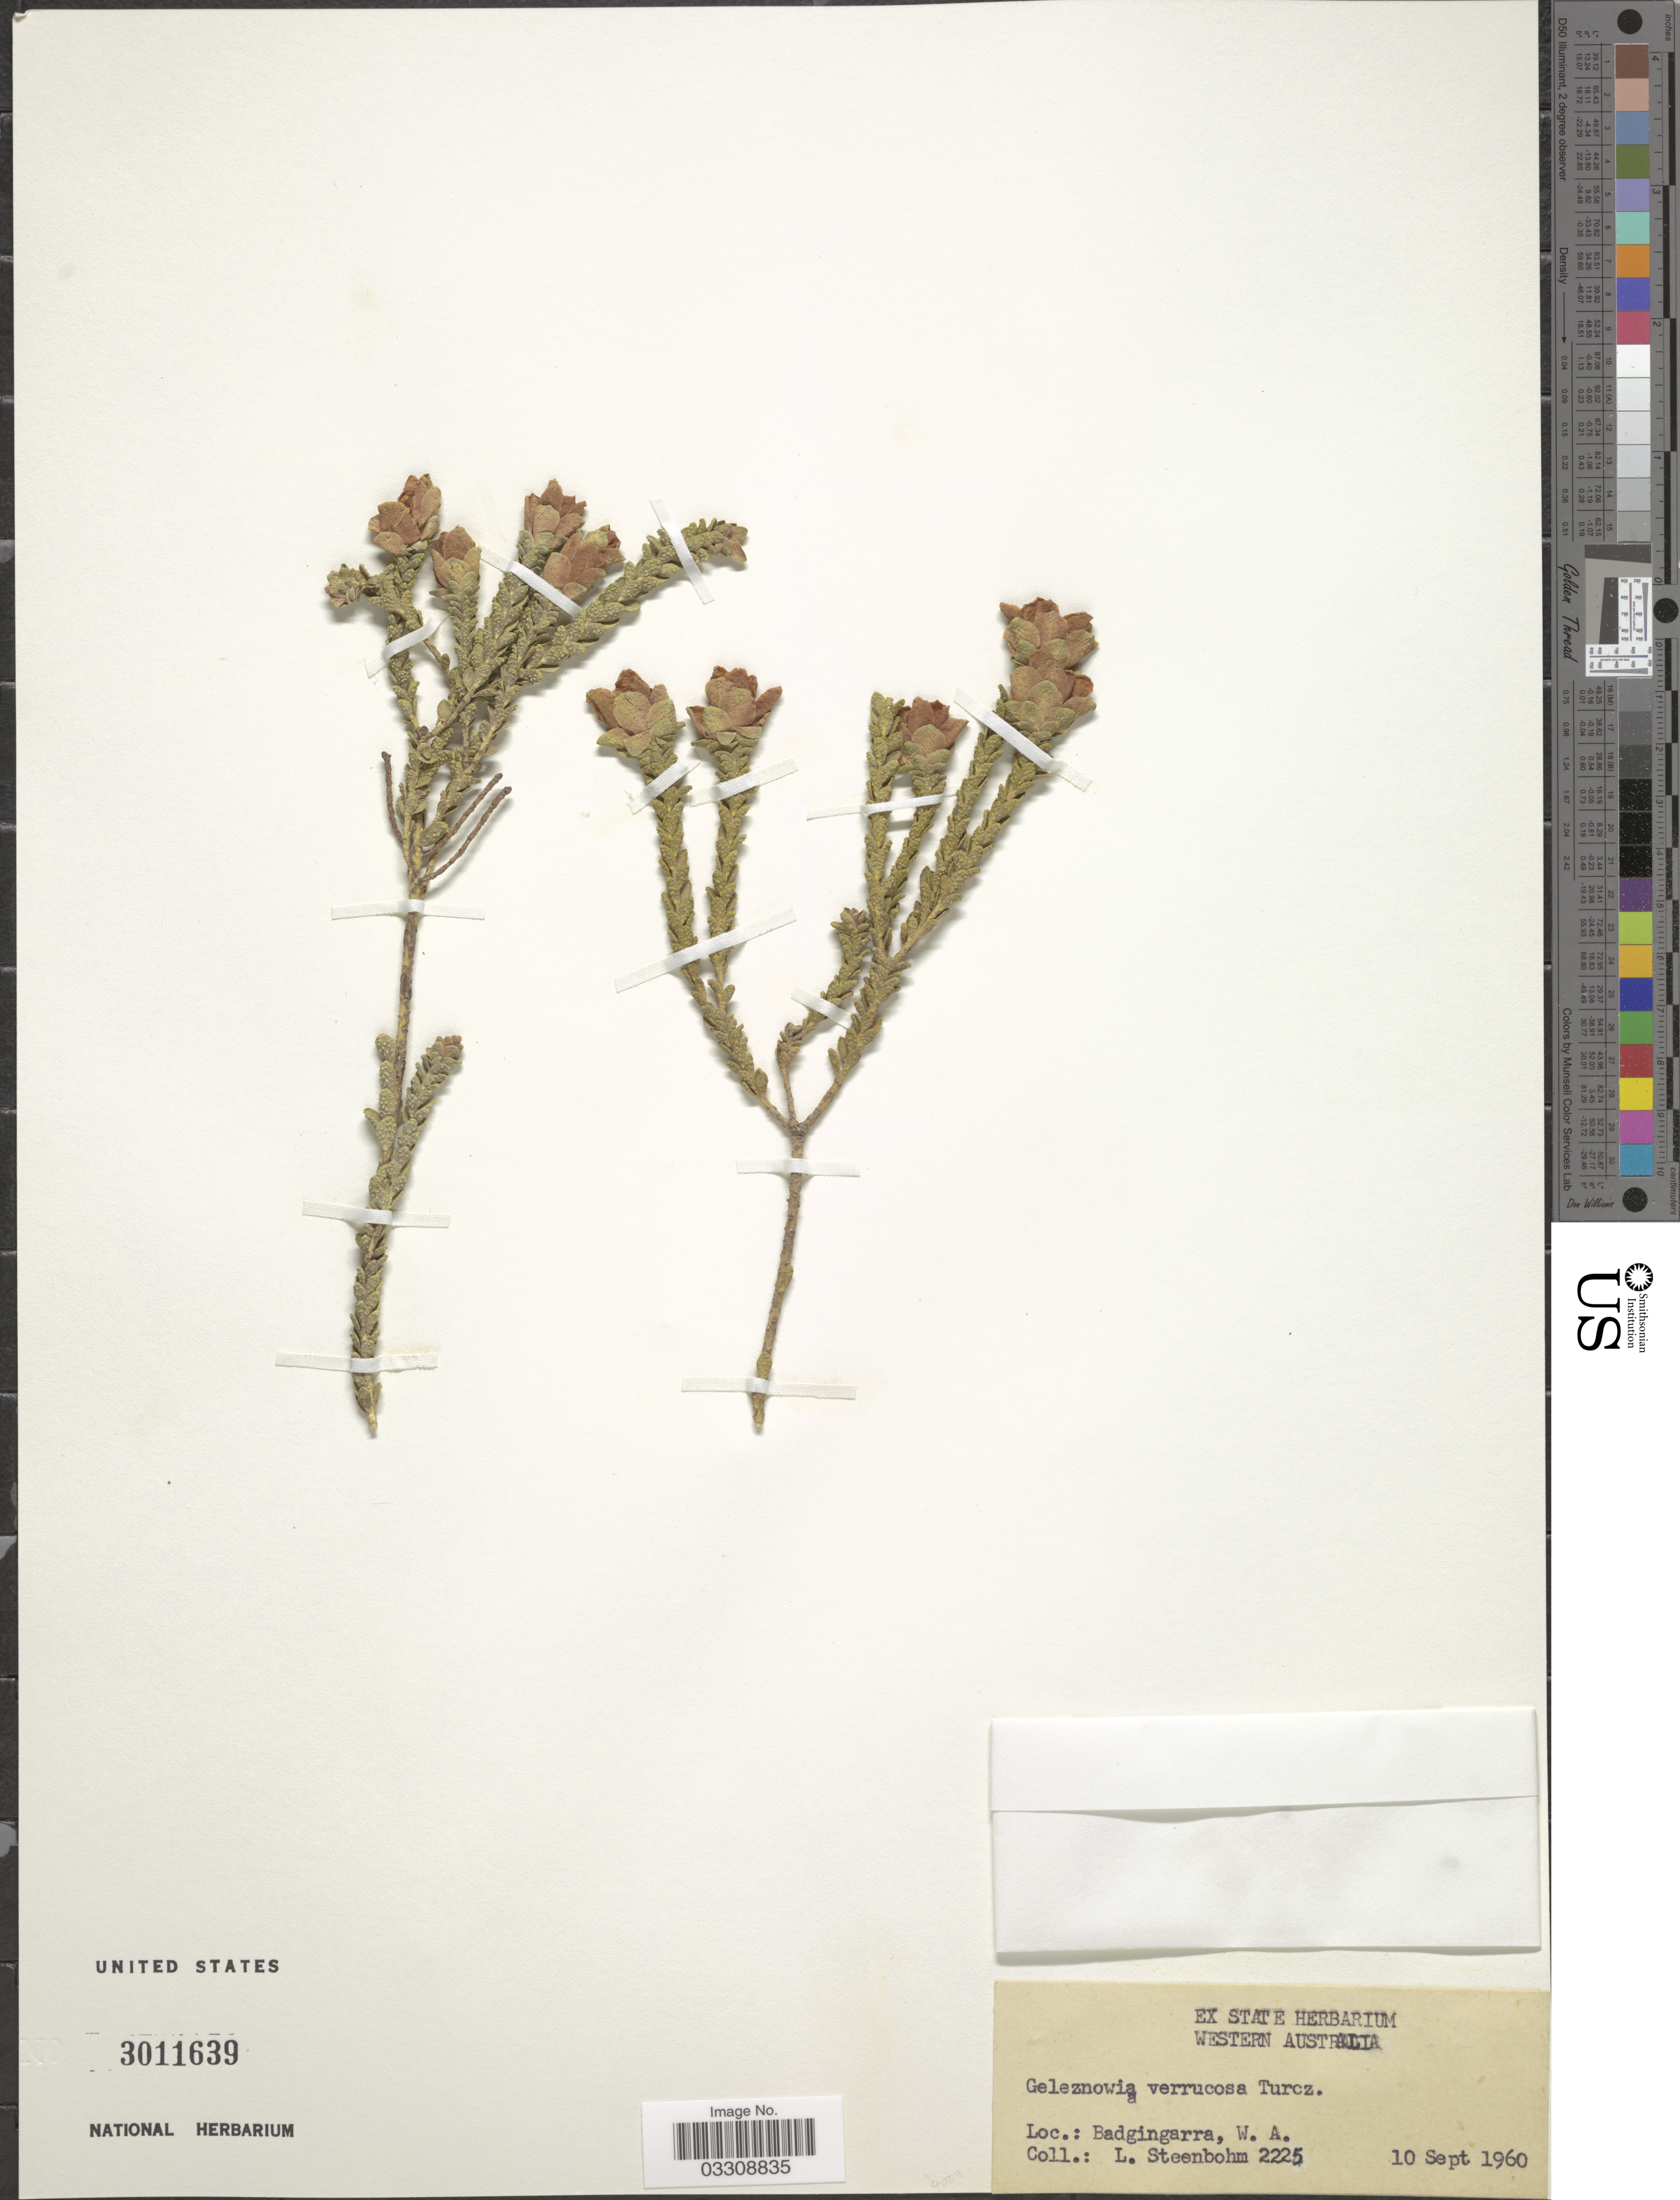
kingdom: Plantae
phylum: Tracheophyta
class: Magnoliopsida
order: Sapindales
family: Rutaceae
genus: Geleznowia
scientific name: Geleznowia verrucosa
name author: Turcz.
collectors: L. Steenbohm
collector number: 2225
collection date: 1960-09-10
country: Australia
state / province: Western Australia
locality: Badgingarra.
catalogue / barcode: US 3011639